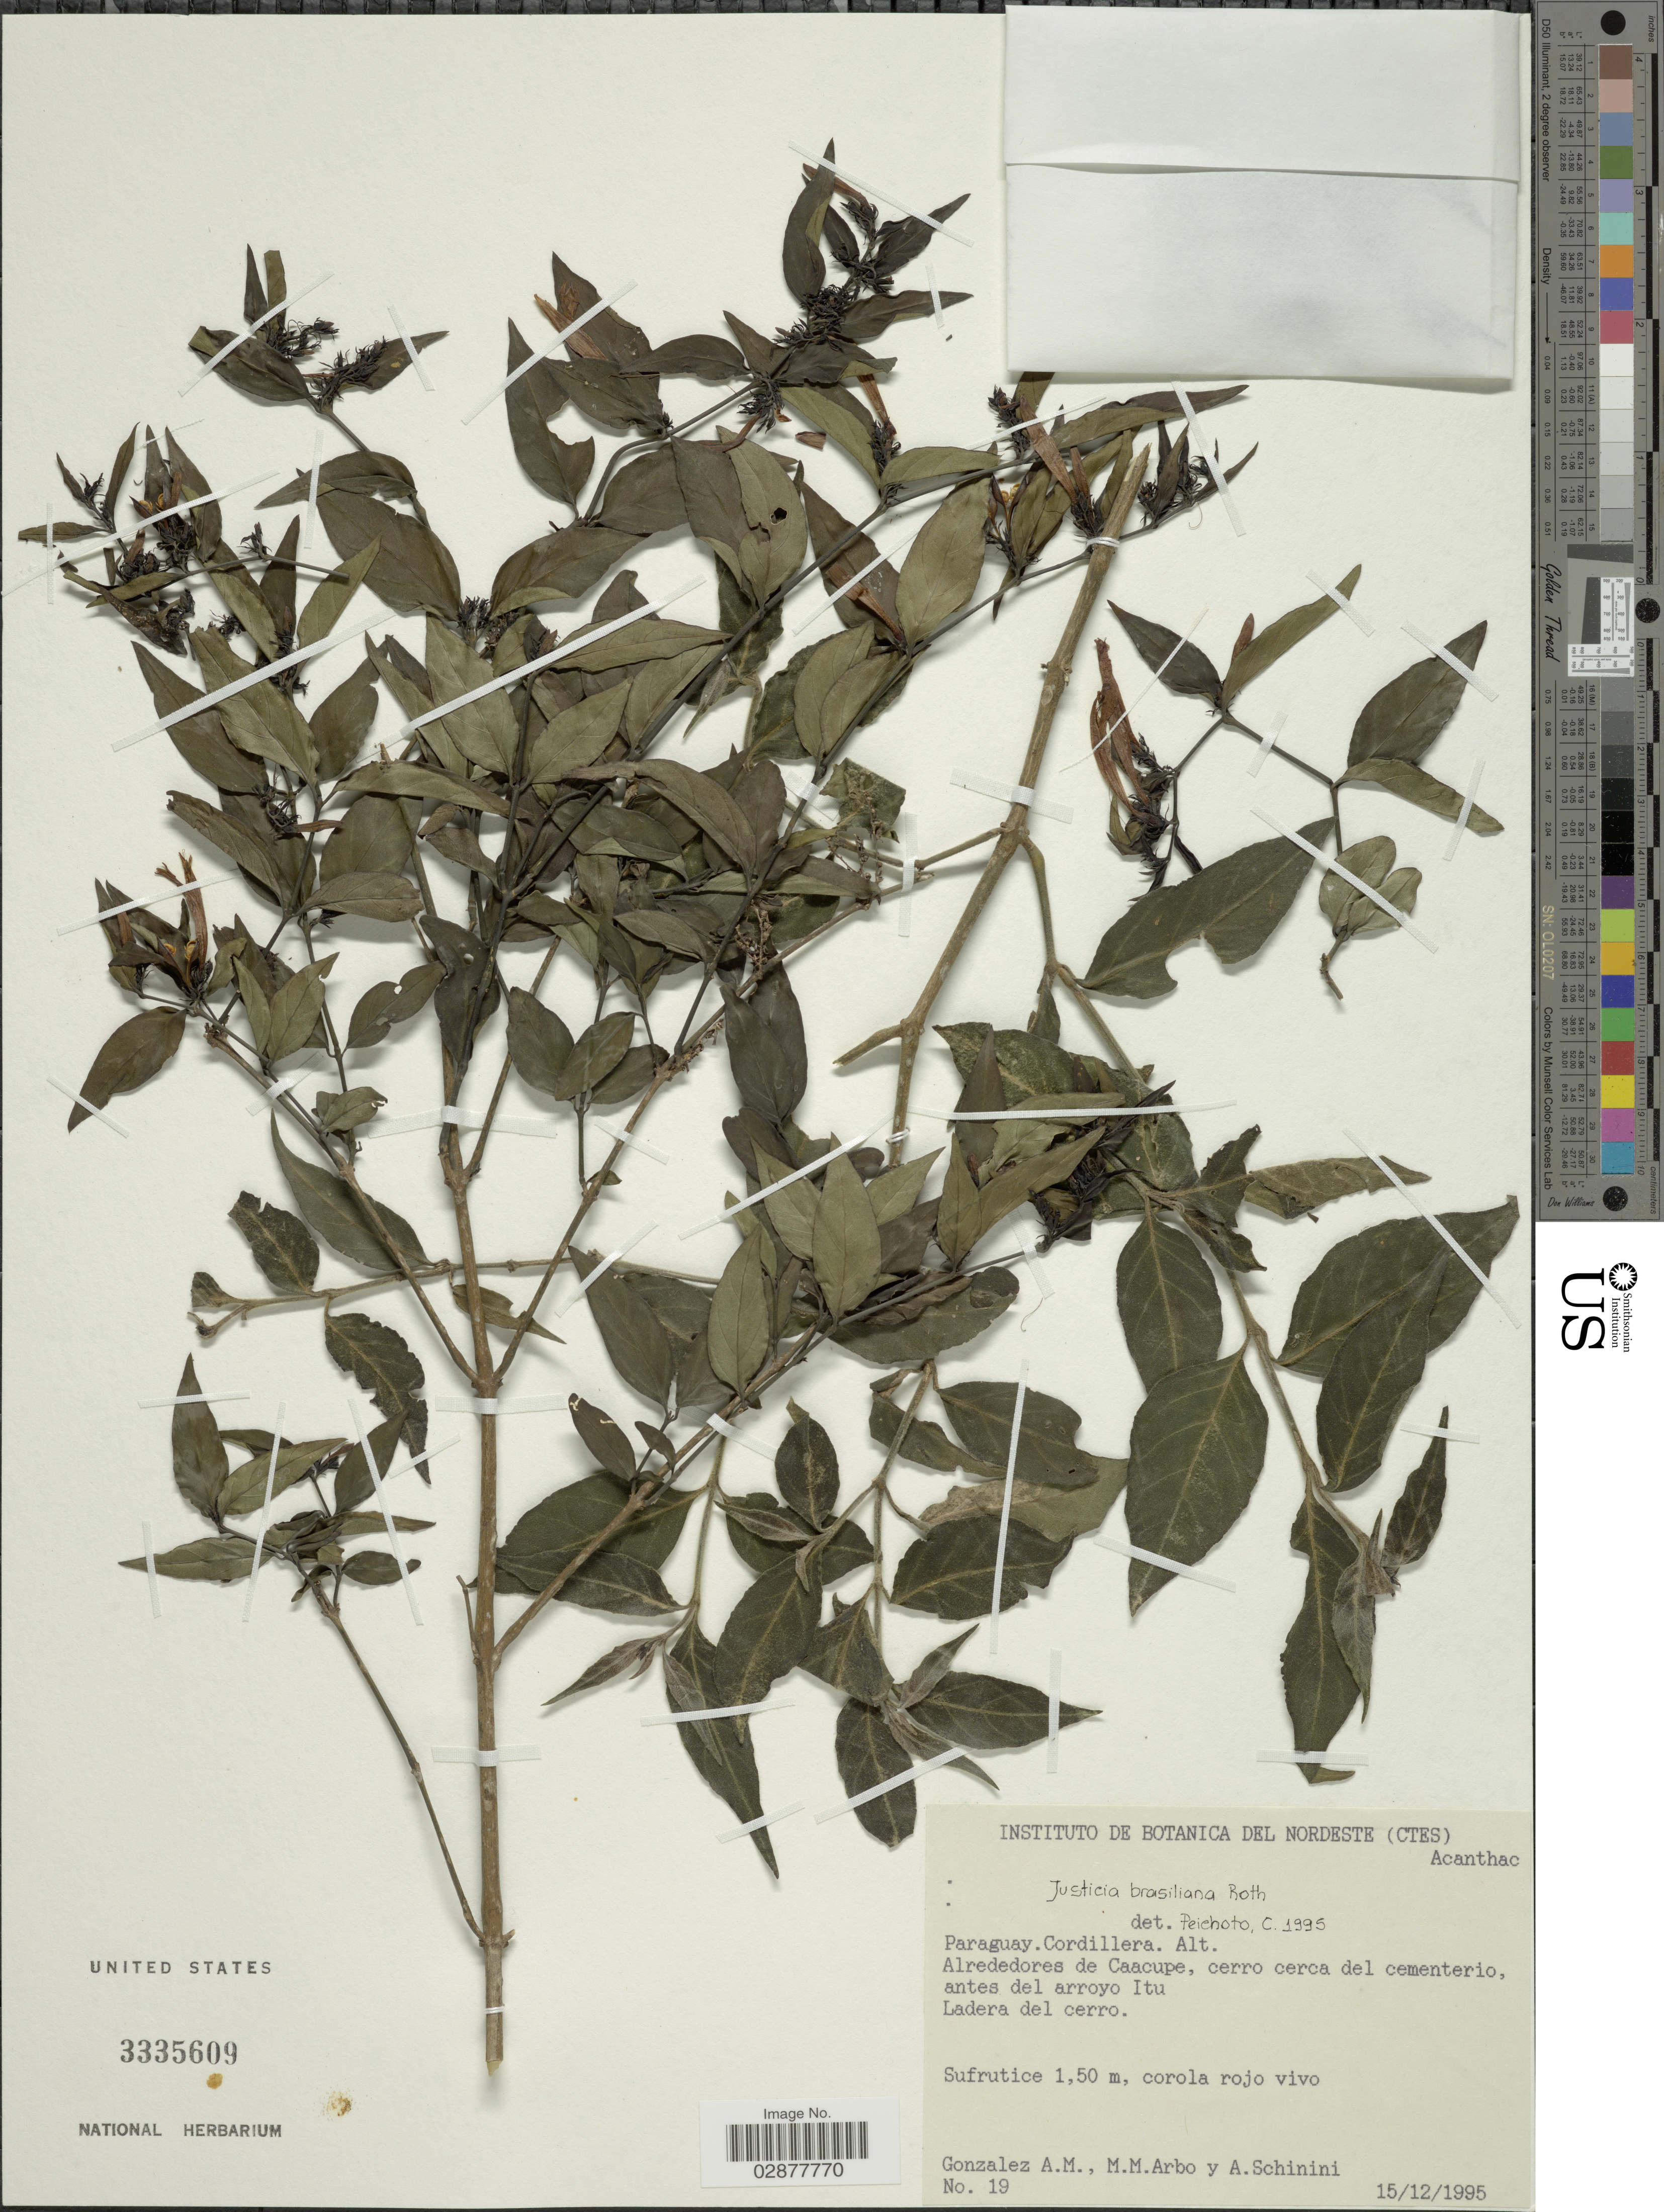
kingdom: Plantae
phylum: Tracheophyta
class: Magnoliopsida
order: Lamiales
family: Acanthaceae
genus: Justicia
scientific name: Justicia brasiliana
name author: Roth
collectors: A. Gonzalez, M. M. Arbo & A. Schinini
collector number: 19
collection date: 1995-12-15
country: Paraguay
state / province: Cordillera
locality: Alrededores de Caacupe, cerro cerca del cementerio, antes del arroyo Itu.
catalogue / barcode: US 3335609